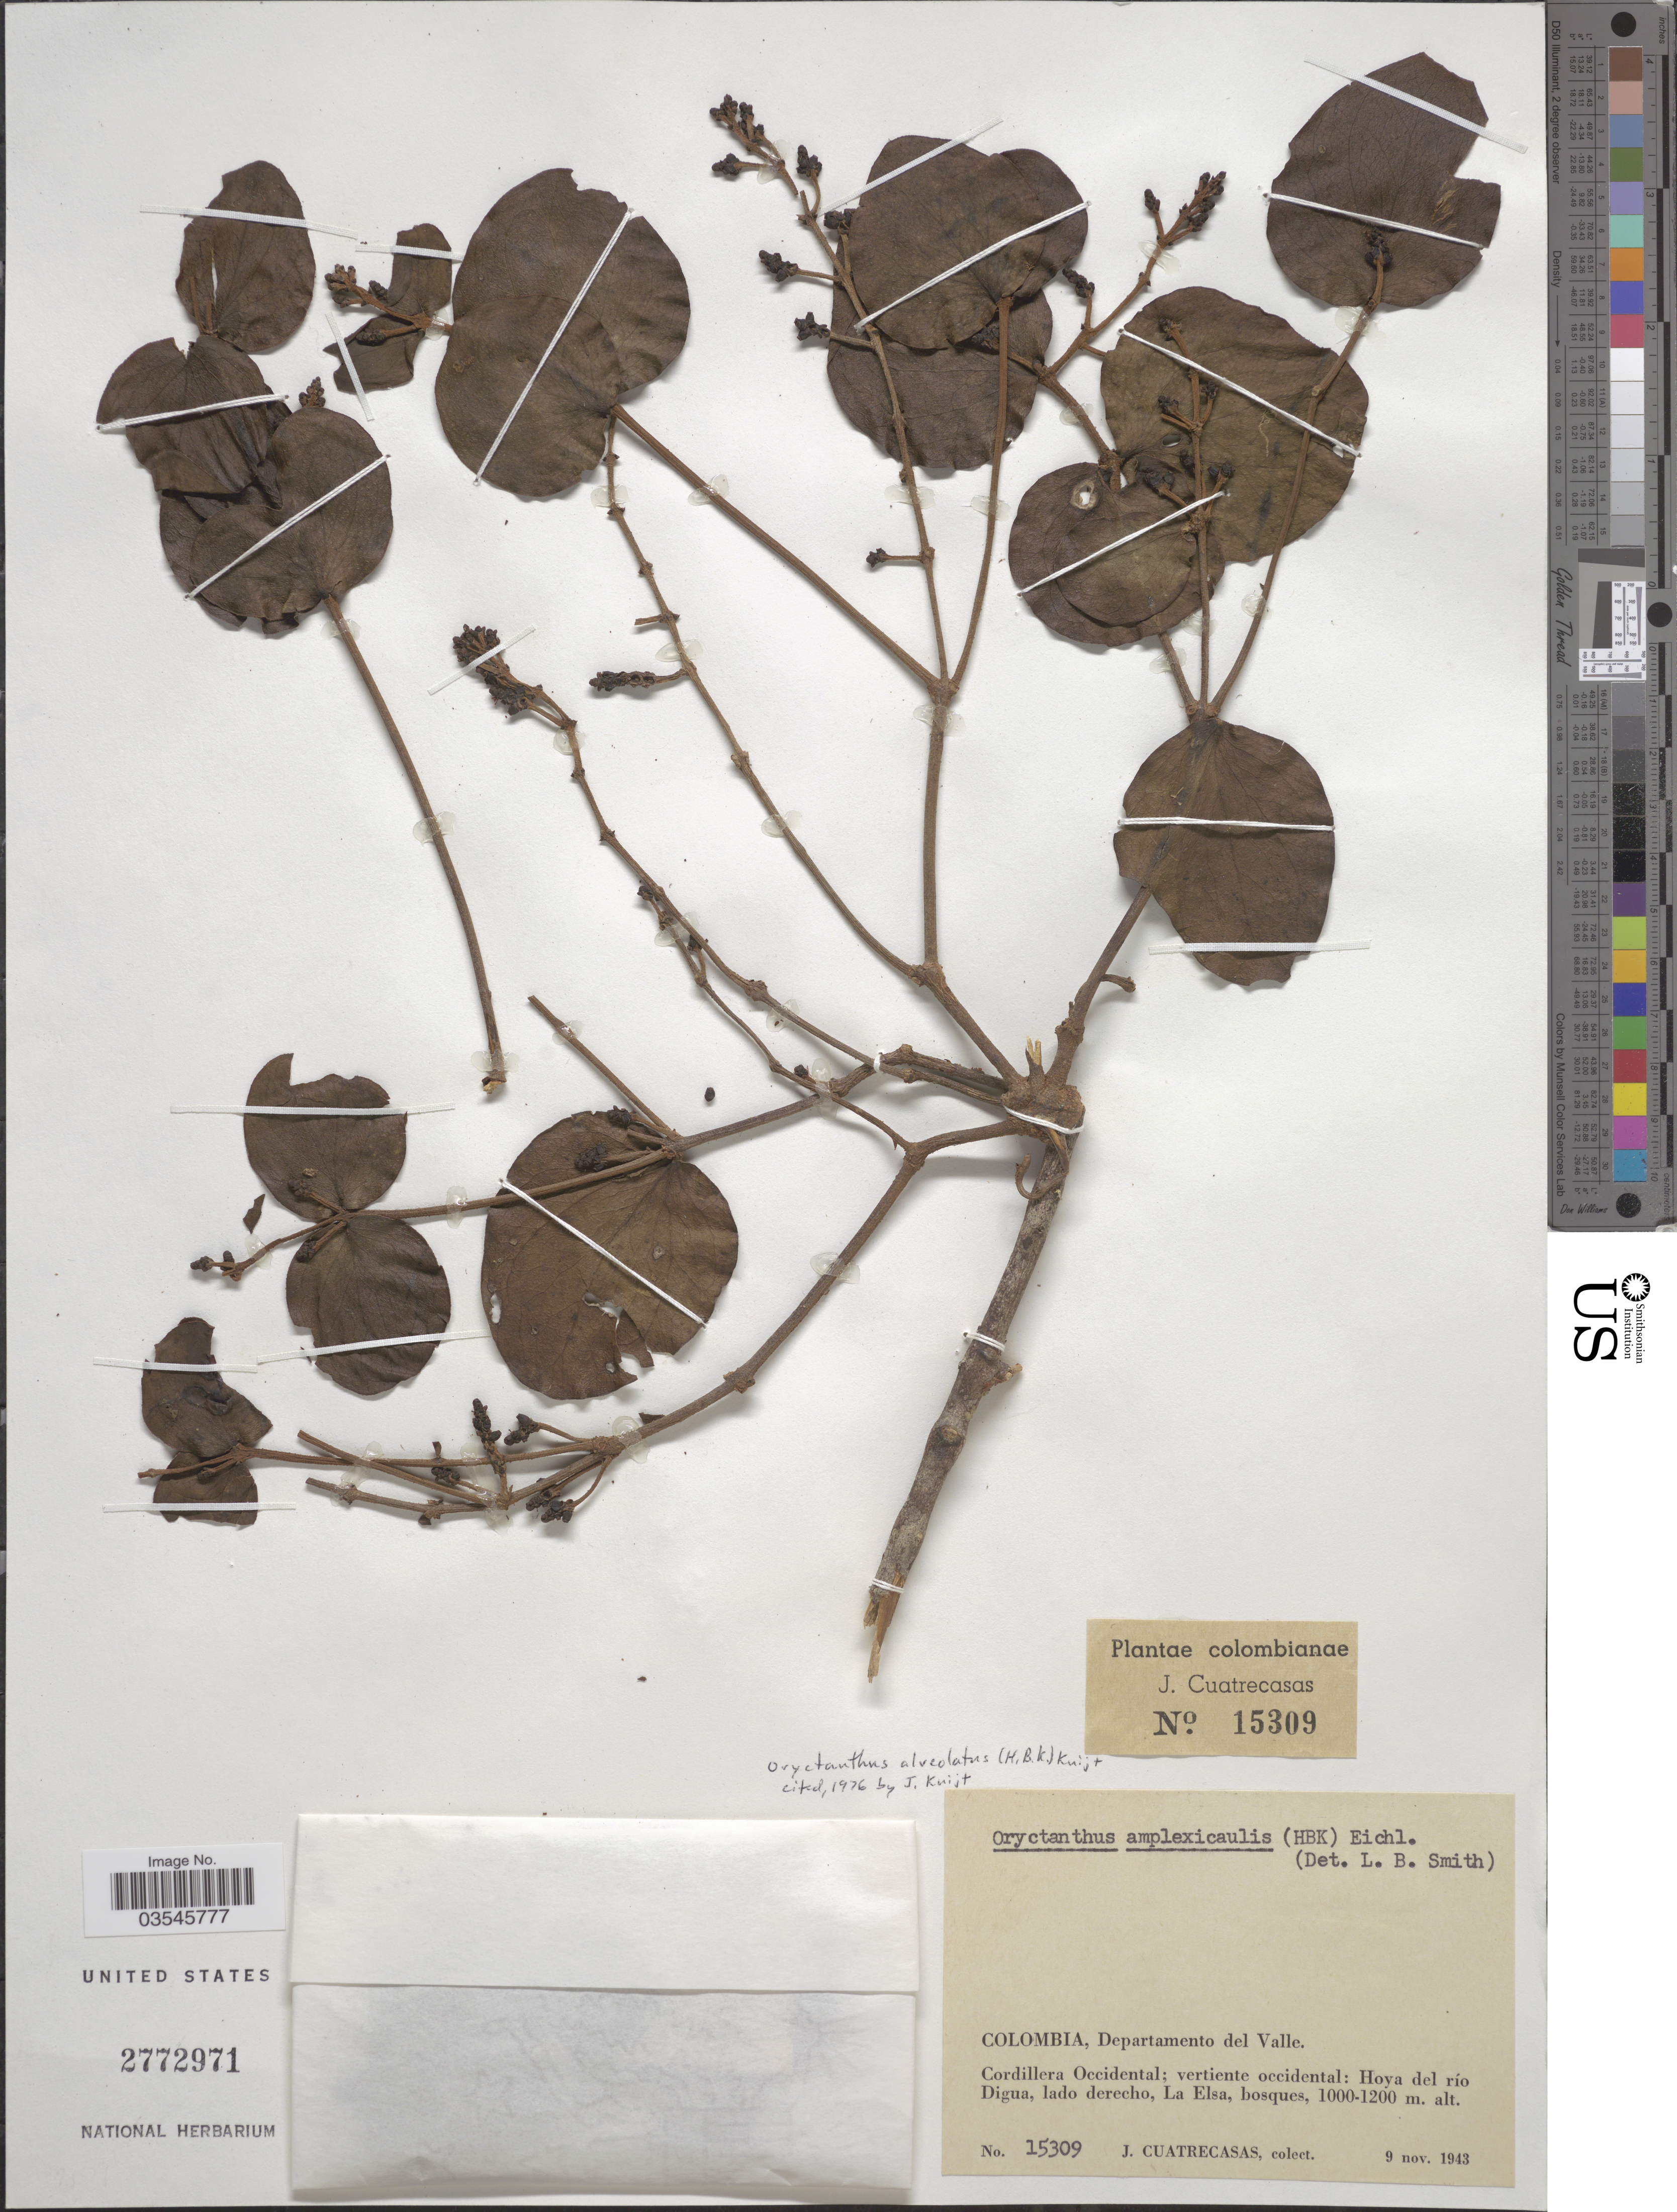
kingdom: Plantae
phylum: Tracheophyta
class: Magnoliopsida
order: Santalales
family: Loranthaceae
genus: Oryctanthus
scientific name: Oryctanthus alveolatus subsp. amplexicaulis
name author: (Kunth) Kuijt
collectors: J. Cuatrecasas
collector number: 15309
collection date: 1943-11-09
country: Colombia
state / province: Valle del Cauca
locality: Departamento del Valle. Cordillera Occidental; vertiente occidental: Hoya del río Digua, lado derecho, La Elsa, bosques.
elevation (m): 1000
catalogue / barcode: US 2772971